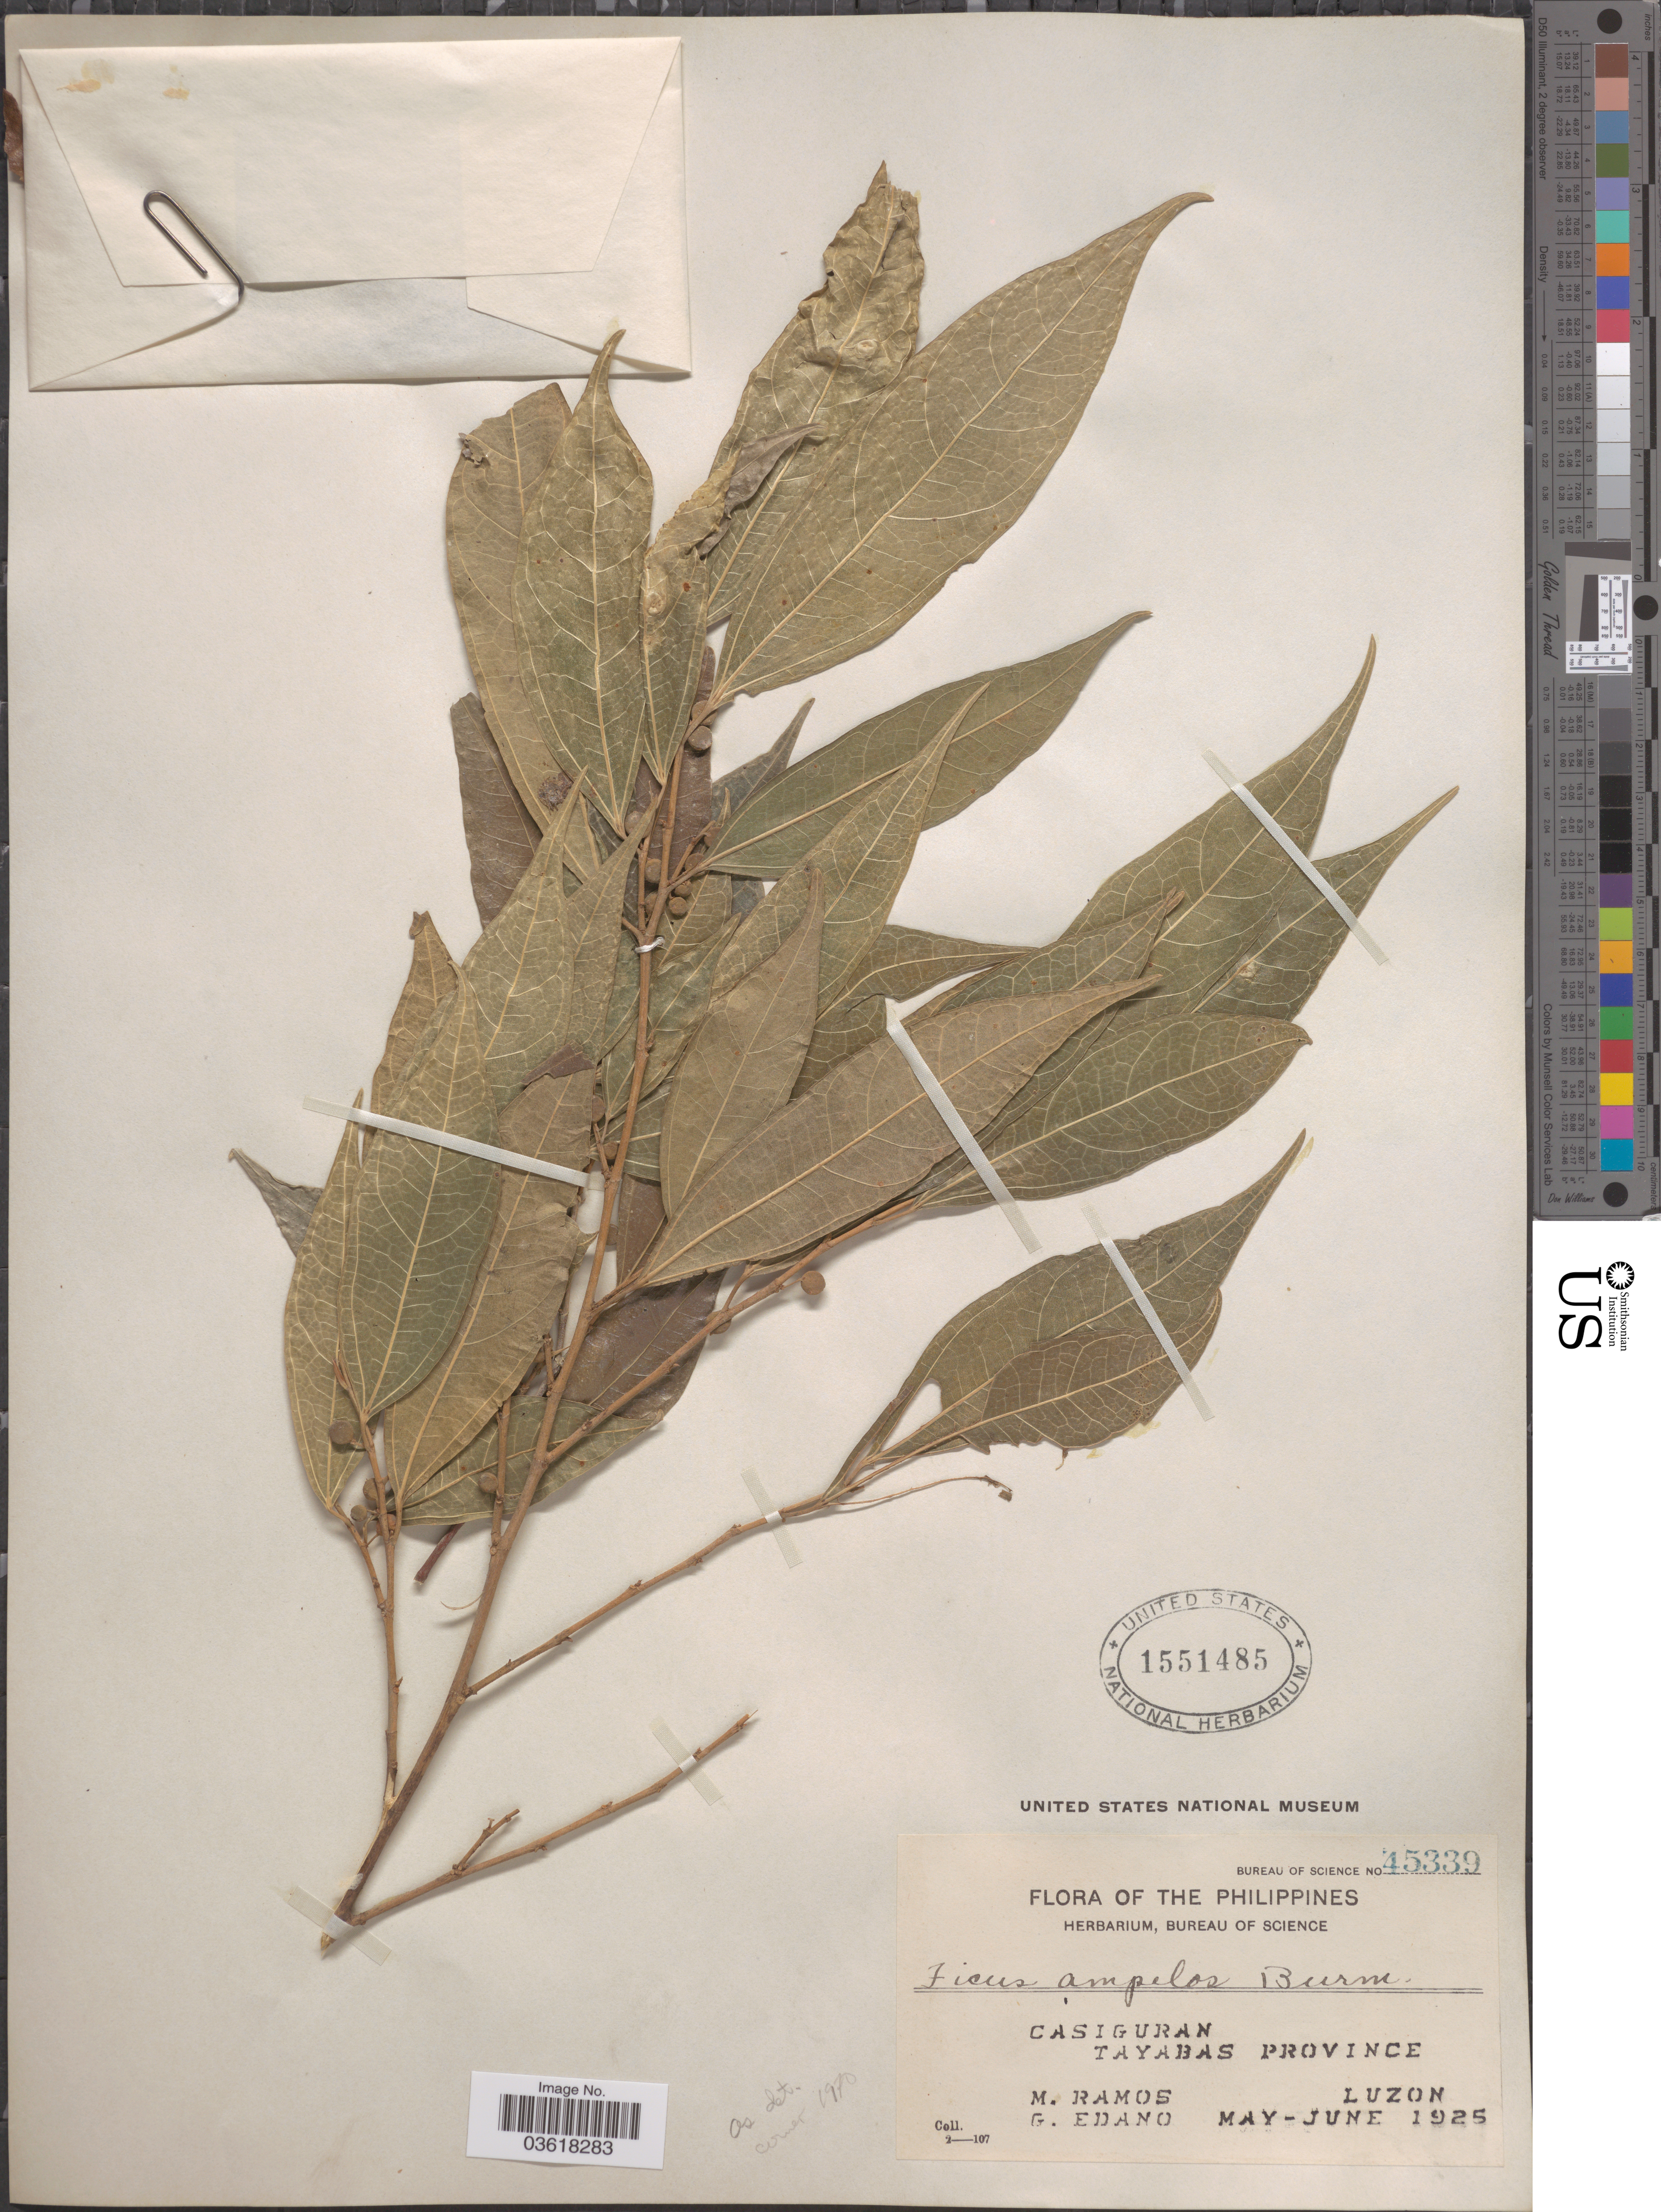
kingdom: Plantae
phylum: Tracheophyta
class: Magnoliopsida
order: Rosales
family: Moraceae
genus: Ficus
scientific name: Ficus ampelos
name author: Burm. f.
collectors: M. Ramos & G. Edaño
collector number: Bureau of Science 45339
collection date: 1925-05/1925-06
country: Philippines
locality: Casiguran, Tayabas Province, Luzon.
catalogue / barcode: US 1551485